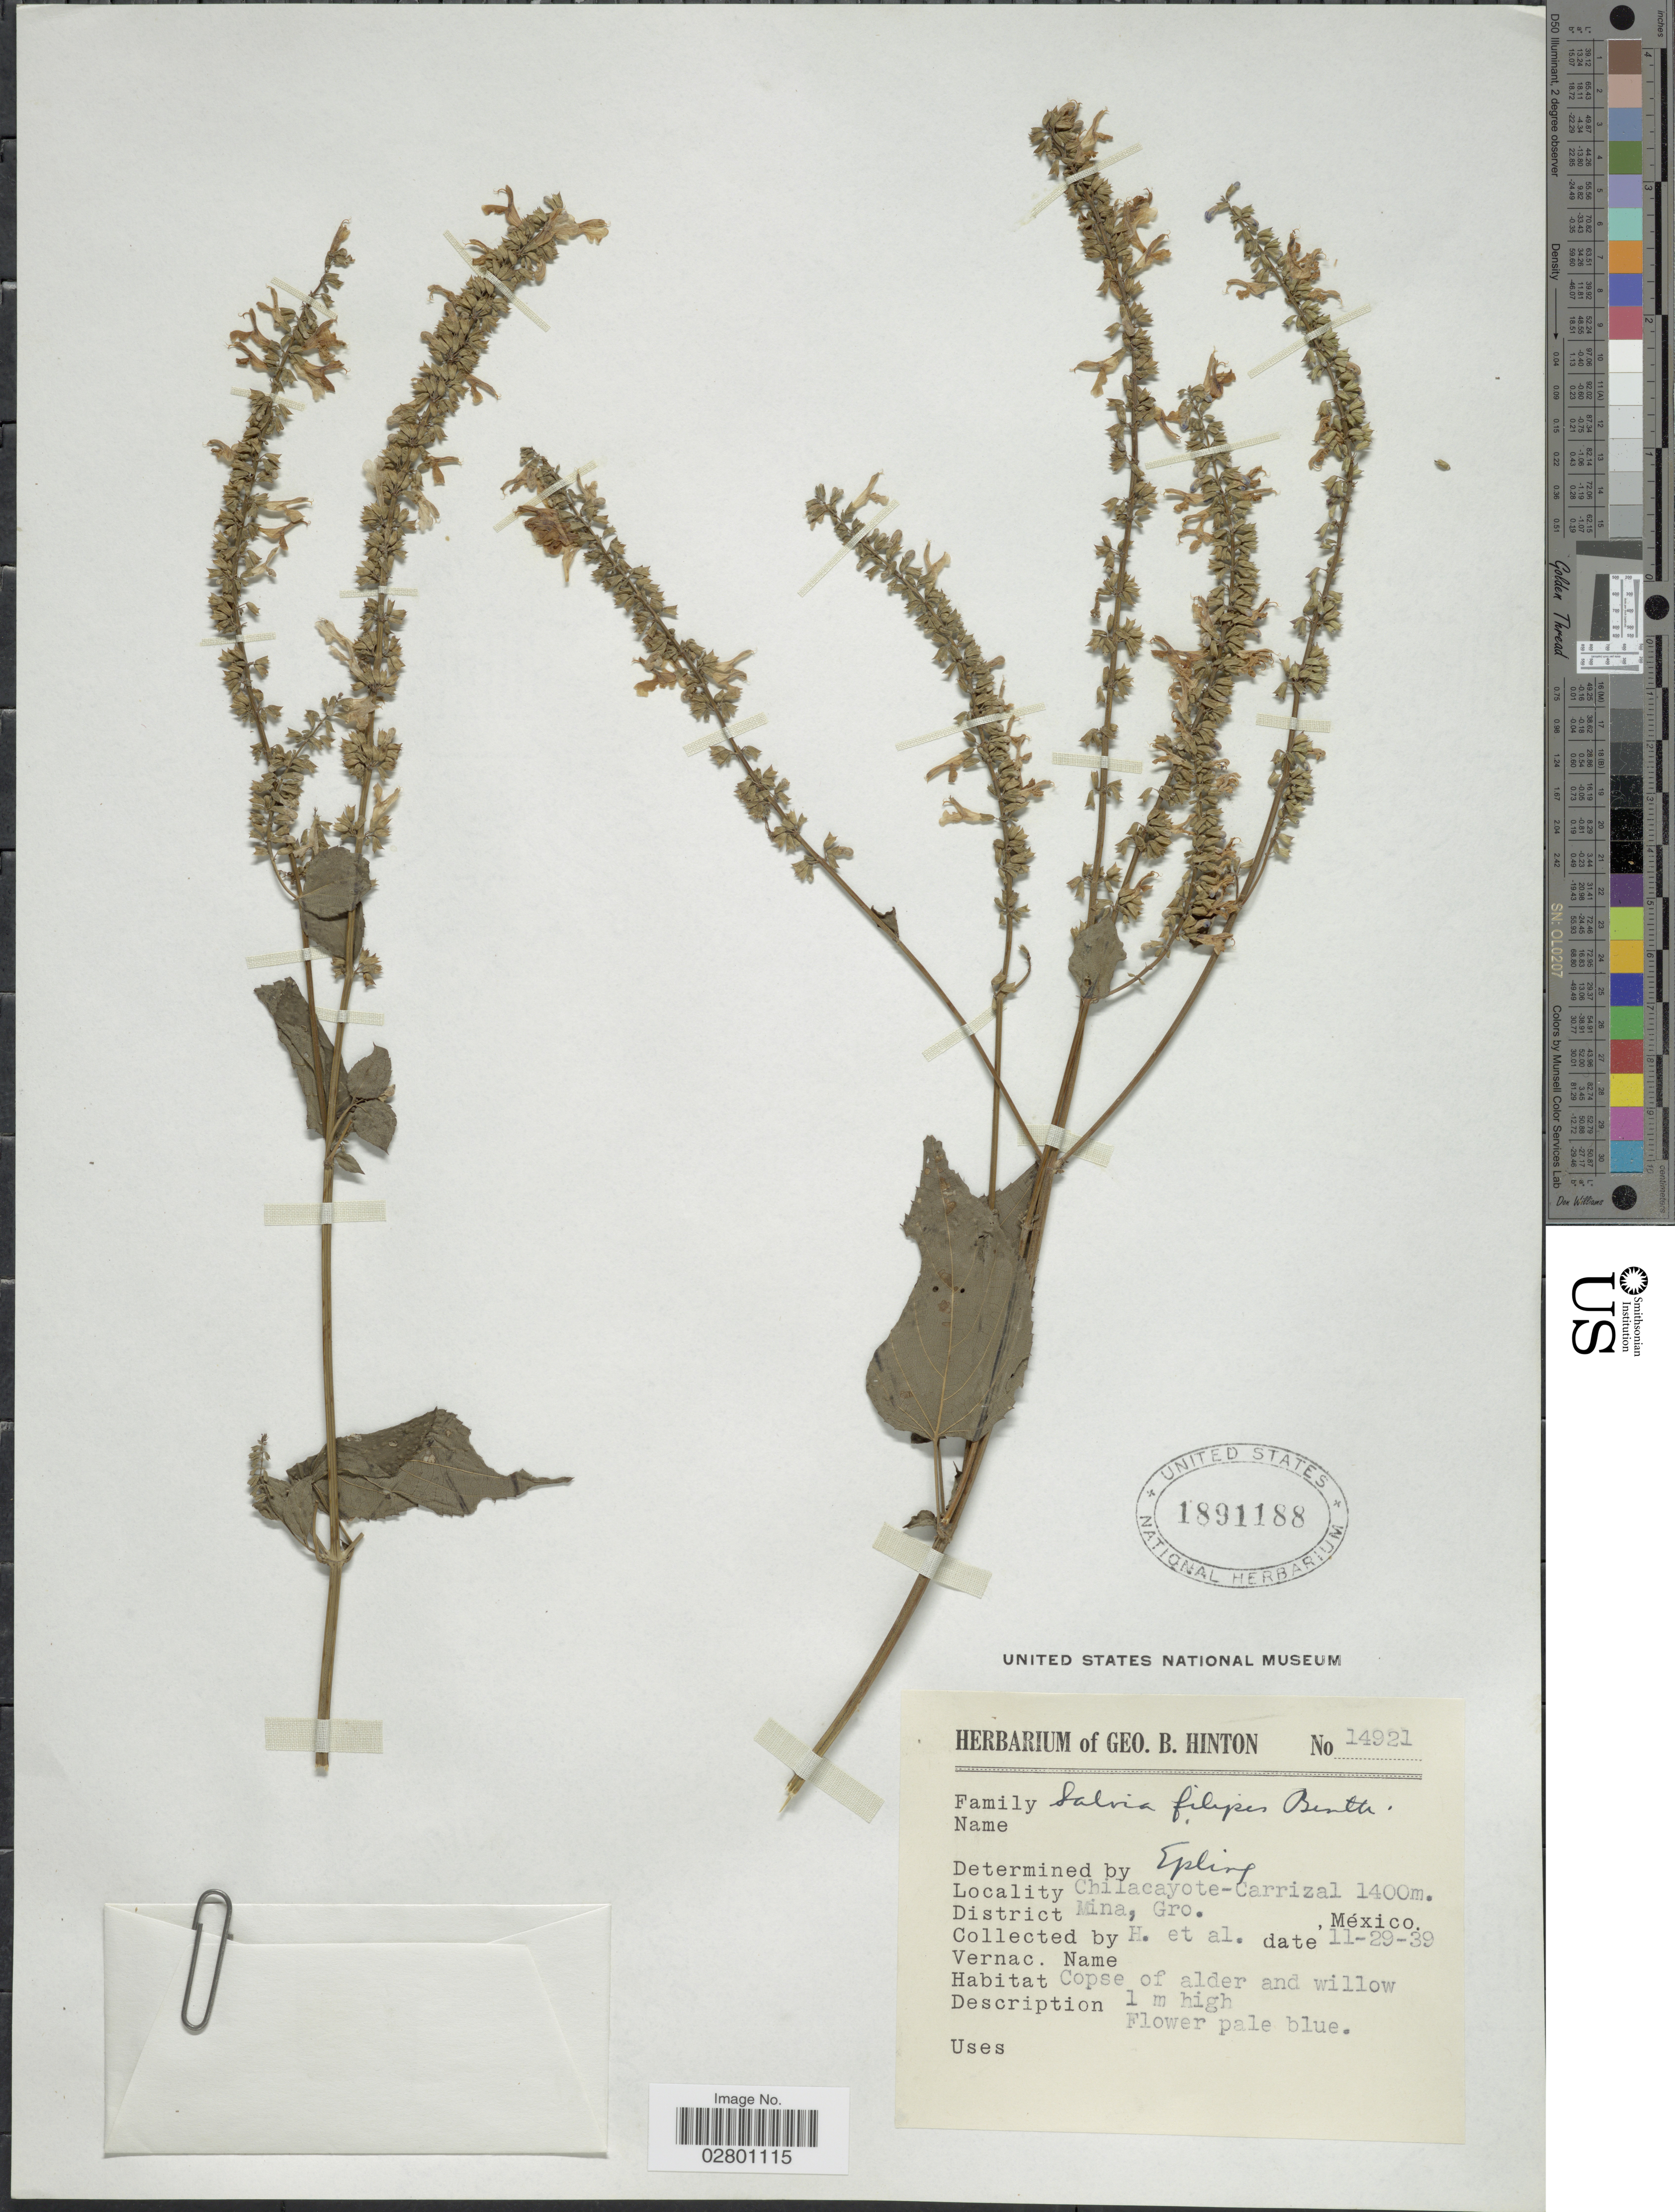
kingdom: Plantae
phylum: Tracheophyta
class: Magnoliopsida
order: Lamiales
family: Lamiaceae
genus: Salvia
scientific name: Salvia filipes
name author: Benth.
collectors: G. B. Hinton & et al.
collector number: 14921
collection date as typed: Transcribed d/m/y: 29/11/39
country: Mexico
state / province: Guerrero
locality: Chilacayote-Carrizal, District Mina, Gro.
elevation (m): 1400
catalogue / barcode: US 1891188